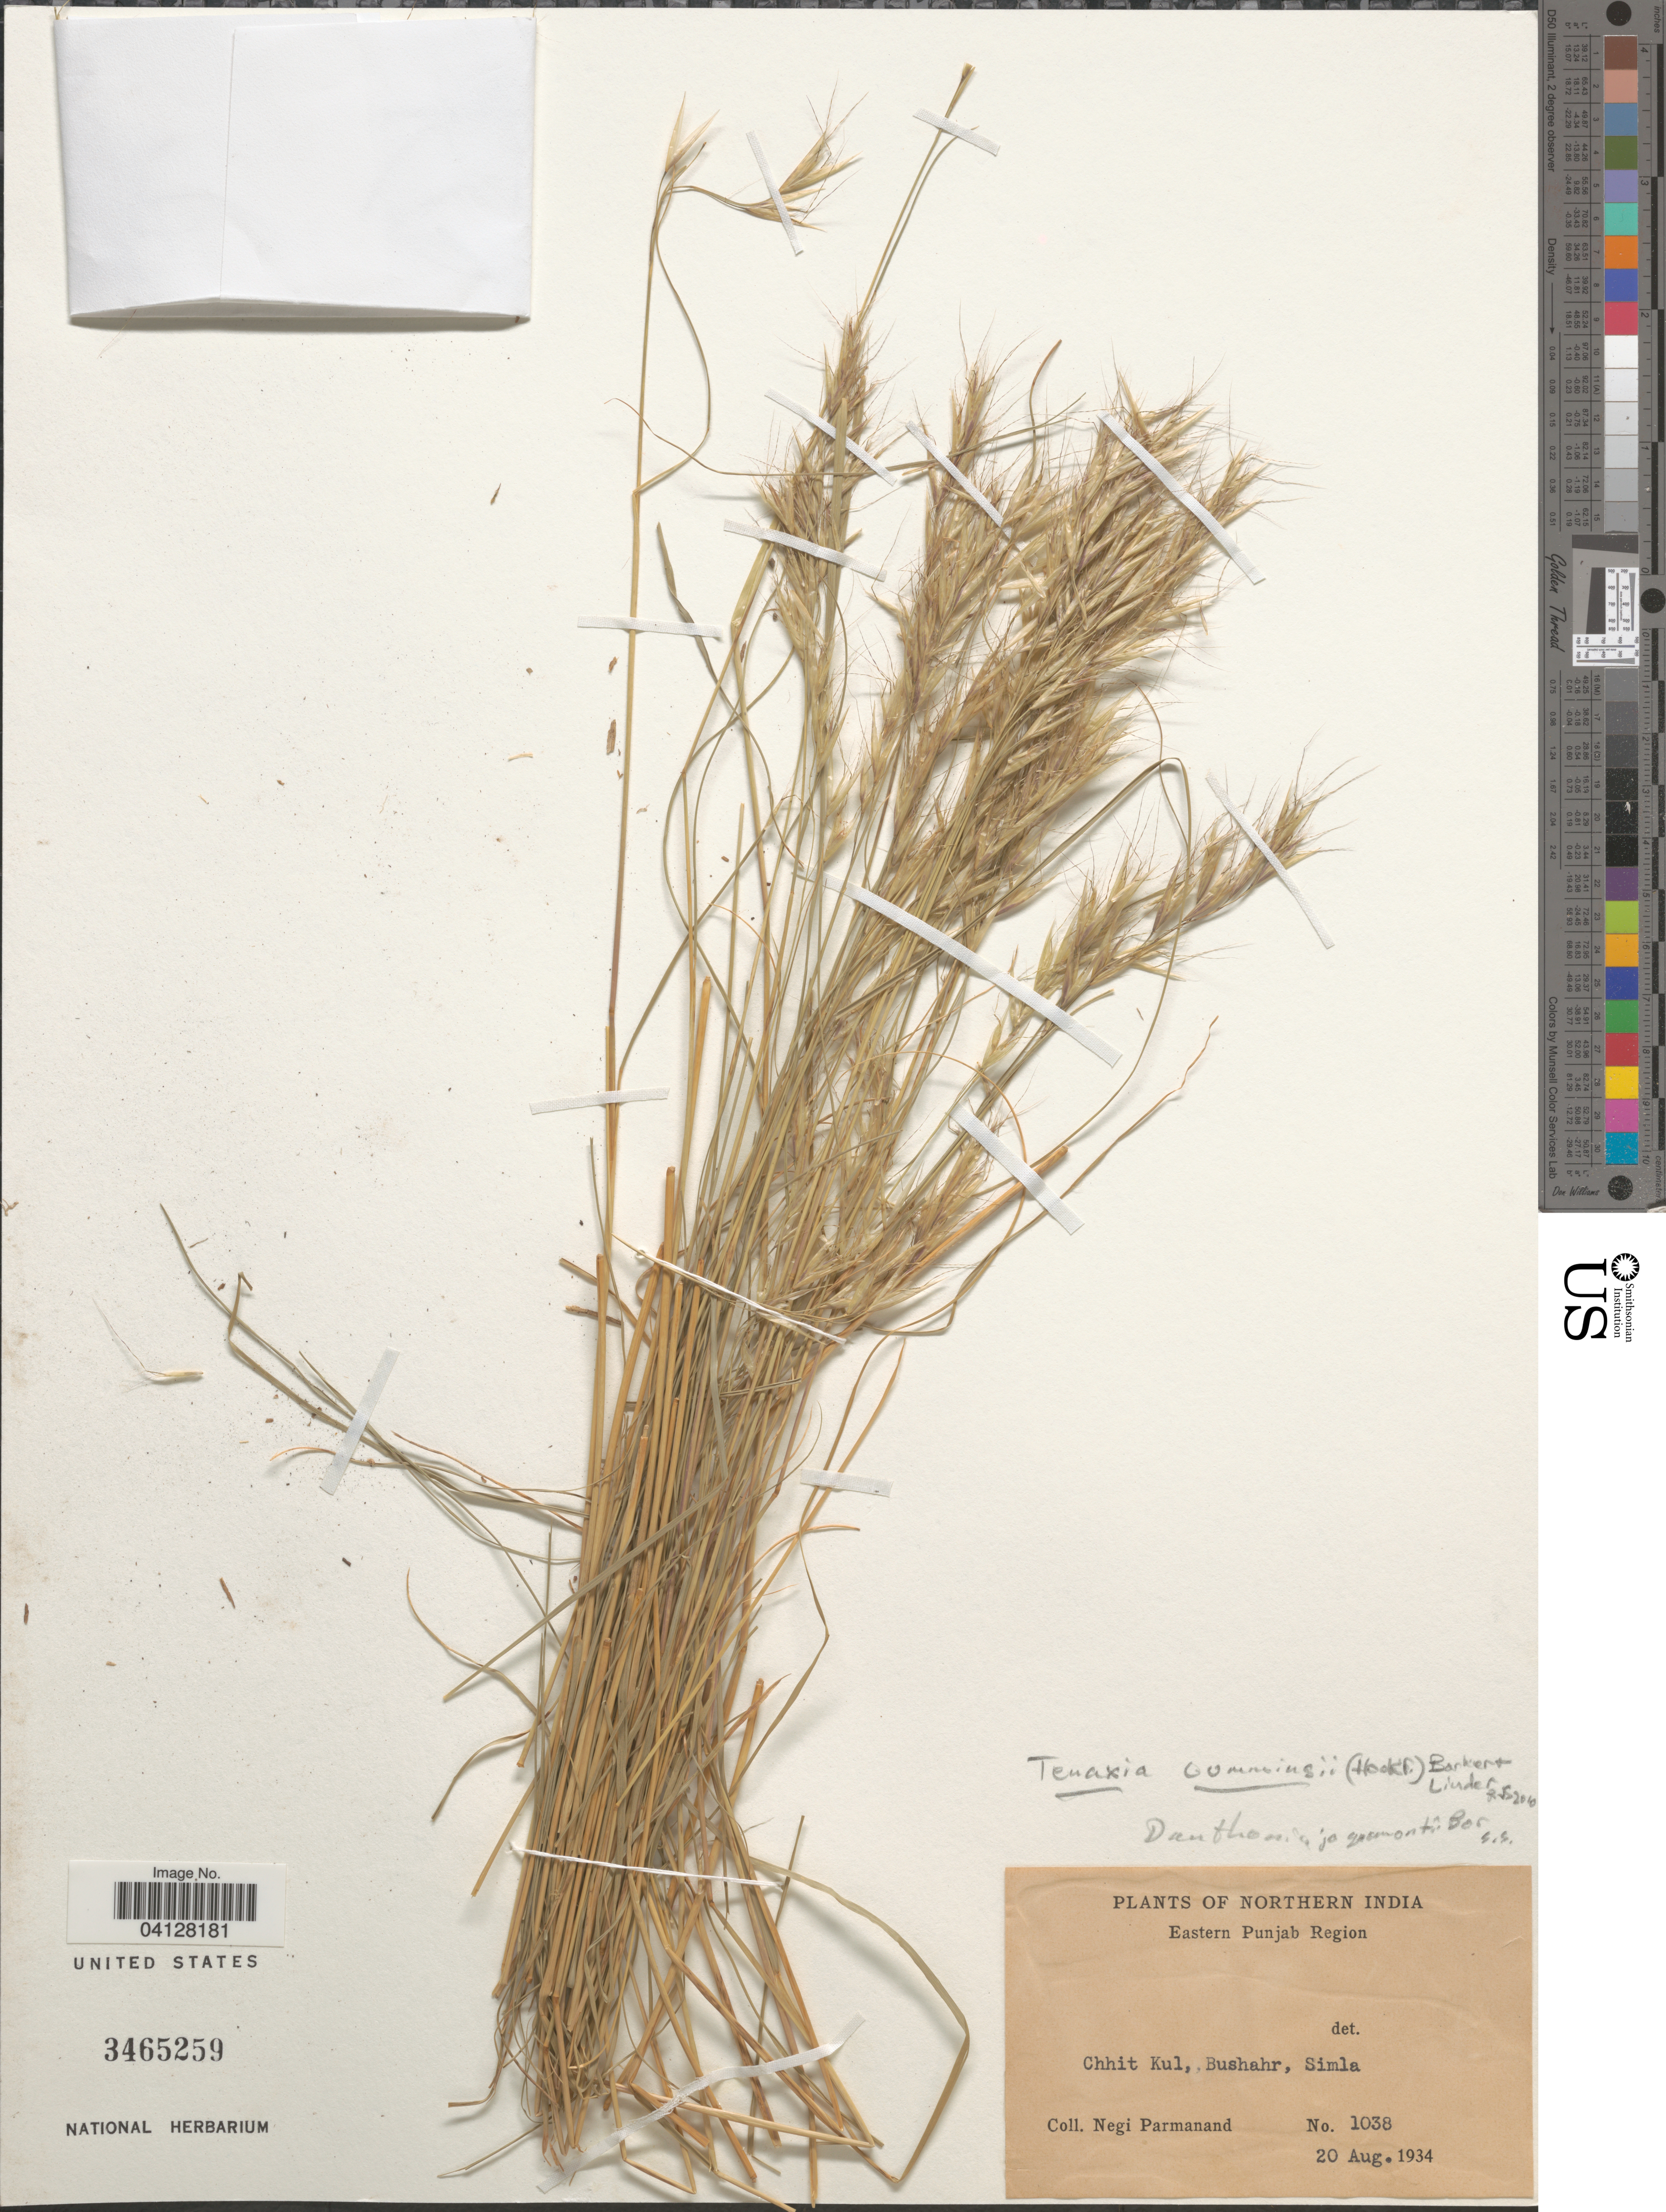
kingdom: Plantae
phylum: Tracheophyta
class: Liliopsida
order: Poales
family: Poaceae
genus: Tenaxia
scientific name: Tenaxia cumminsii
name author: (Hook. f.) N.P. Barker & H.P. Linder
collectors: N. Parmanand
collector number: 1038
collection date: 1934-08-20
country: India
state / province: Punjab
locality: Northern India. Eastern Punjab Region. Chhit Kul, Bushahr, Simla.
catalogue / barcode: US 3465259